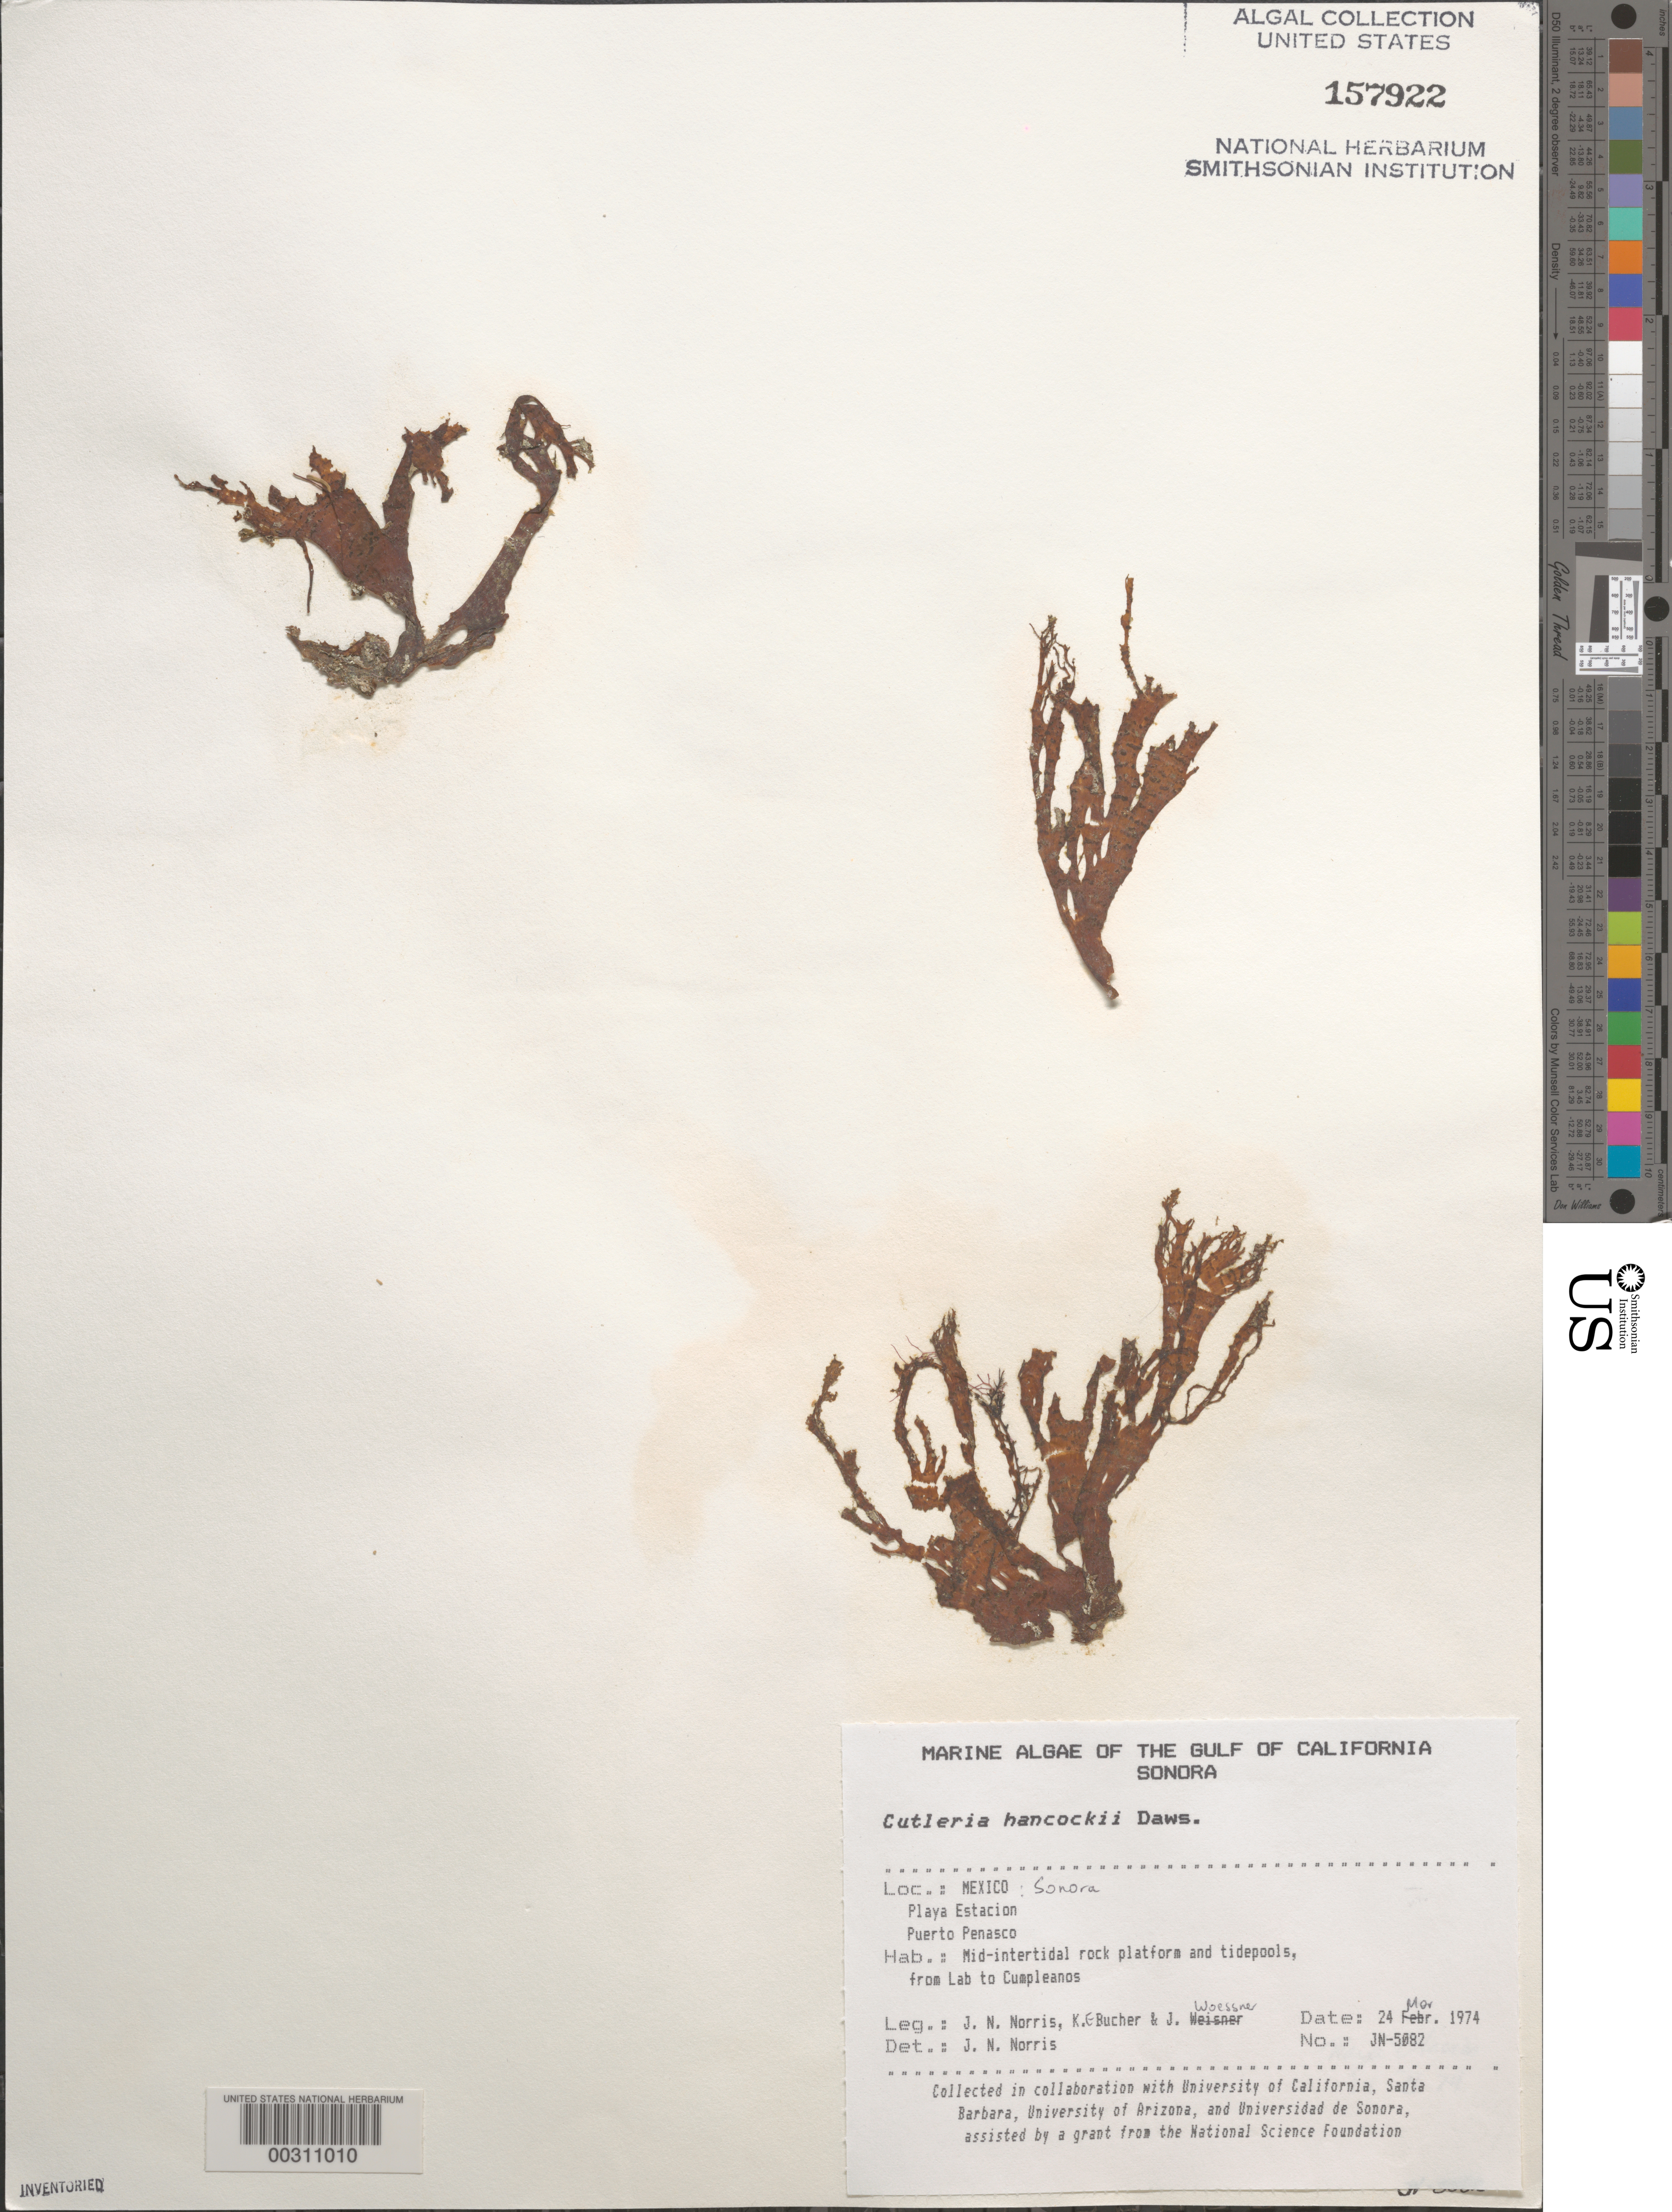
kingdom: Chromista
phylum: Ochrophyta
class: Phaeophyceae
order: Cutleriales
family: Cutleriaceae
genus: Cutleria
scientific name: Cutleria hancockii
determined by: Norris, James N.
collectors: J. N. Norris, K. E. Bucher & J. Woessner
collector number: JN-5082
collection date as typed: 24 Mar 1974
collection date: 1974-03-24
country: Mexico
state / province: Sonora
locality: Playa Estacion, Puerto Penasco, marine laboratory-Cumpleanos tide pool area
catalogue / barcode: US 157922